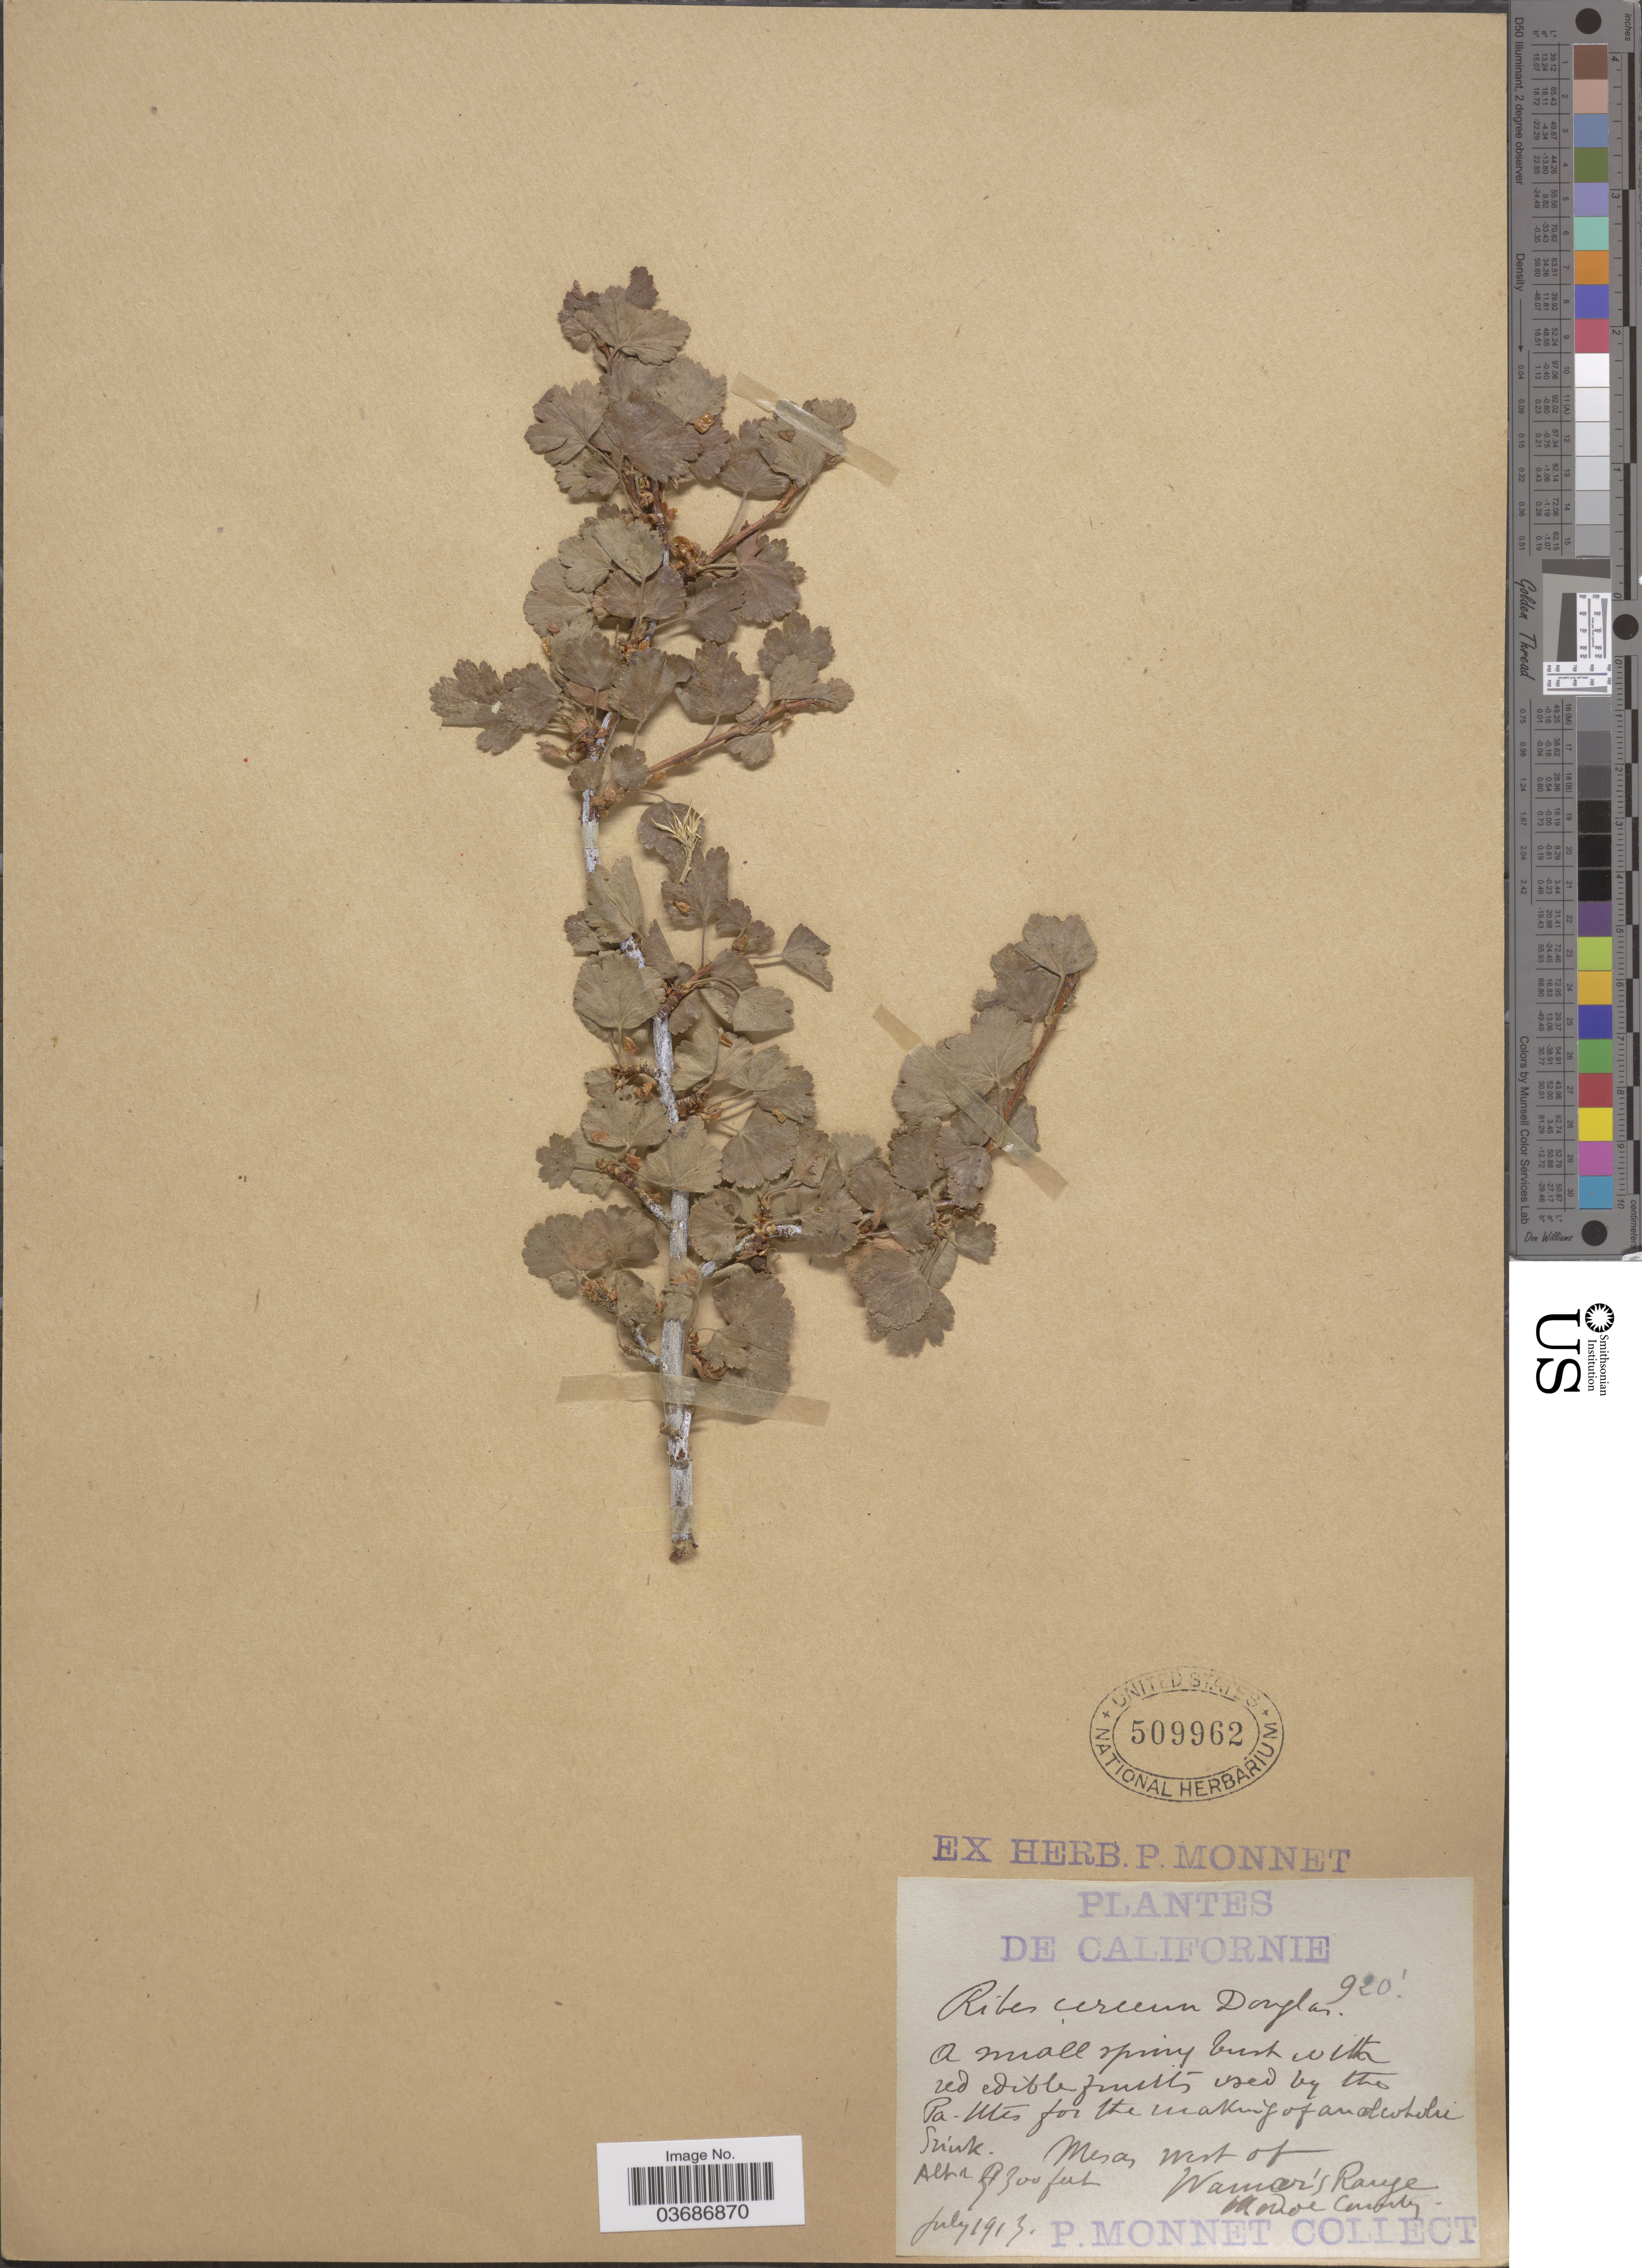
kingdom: Plantae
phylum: Tracheophyta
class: Magnoliopsida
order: Saxifragales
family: Grossulariaceae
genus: Ribes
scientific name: Ribes cereum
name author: Douglas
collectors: P. Monnet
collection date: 1913-07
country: United States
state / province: California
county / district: Modoc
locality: Californie. Mesa west of Warner's Range. Modoc County.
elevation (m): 1615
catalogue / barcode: US 509962